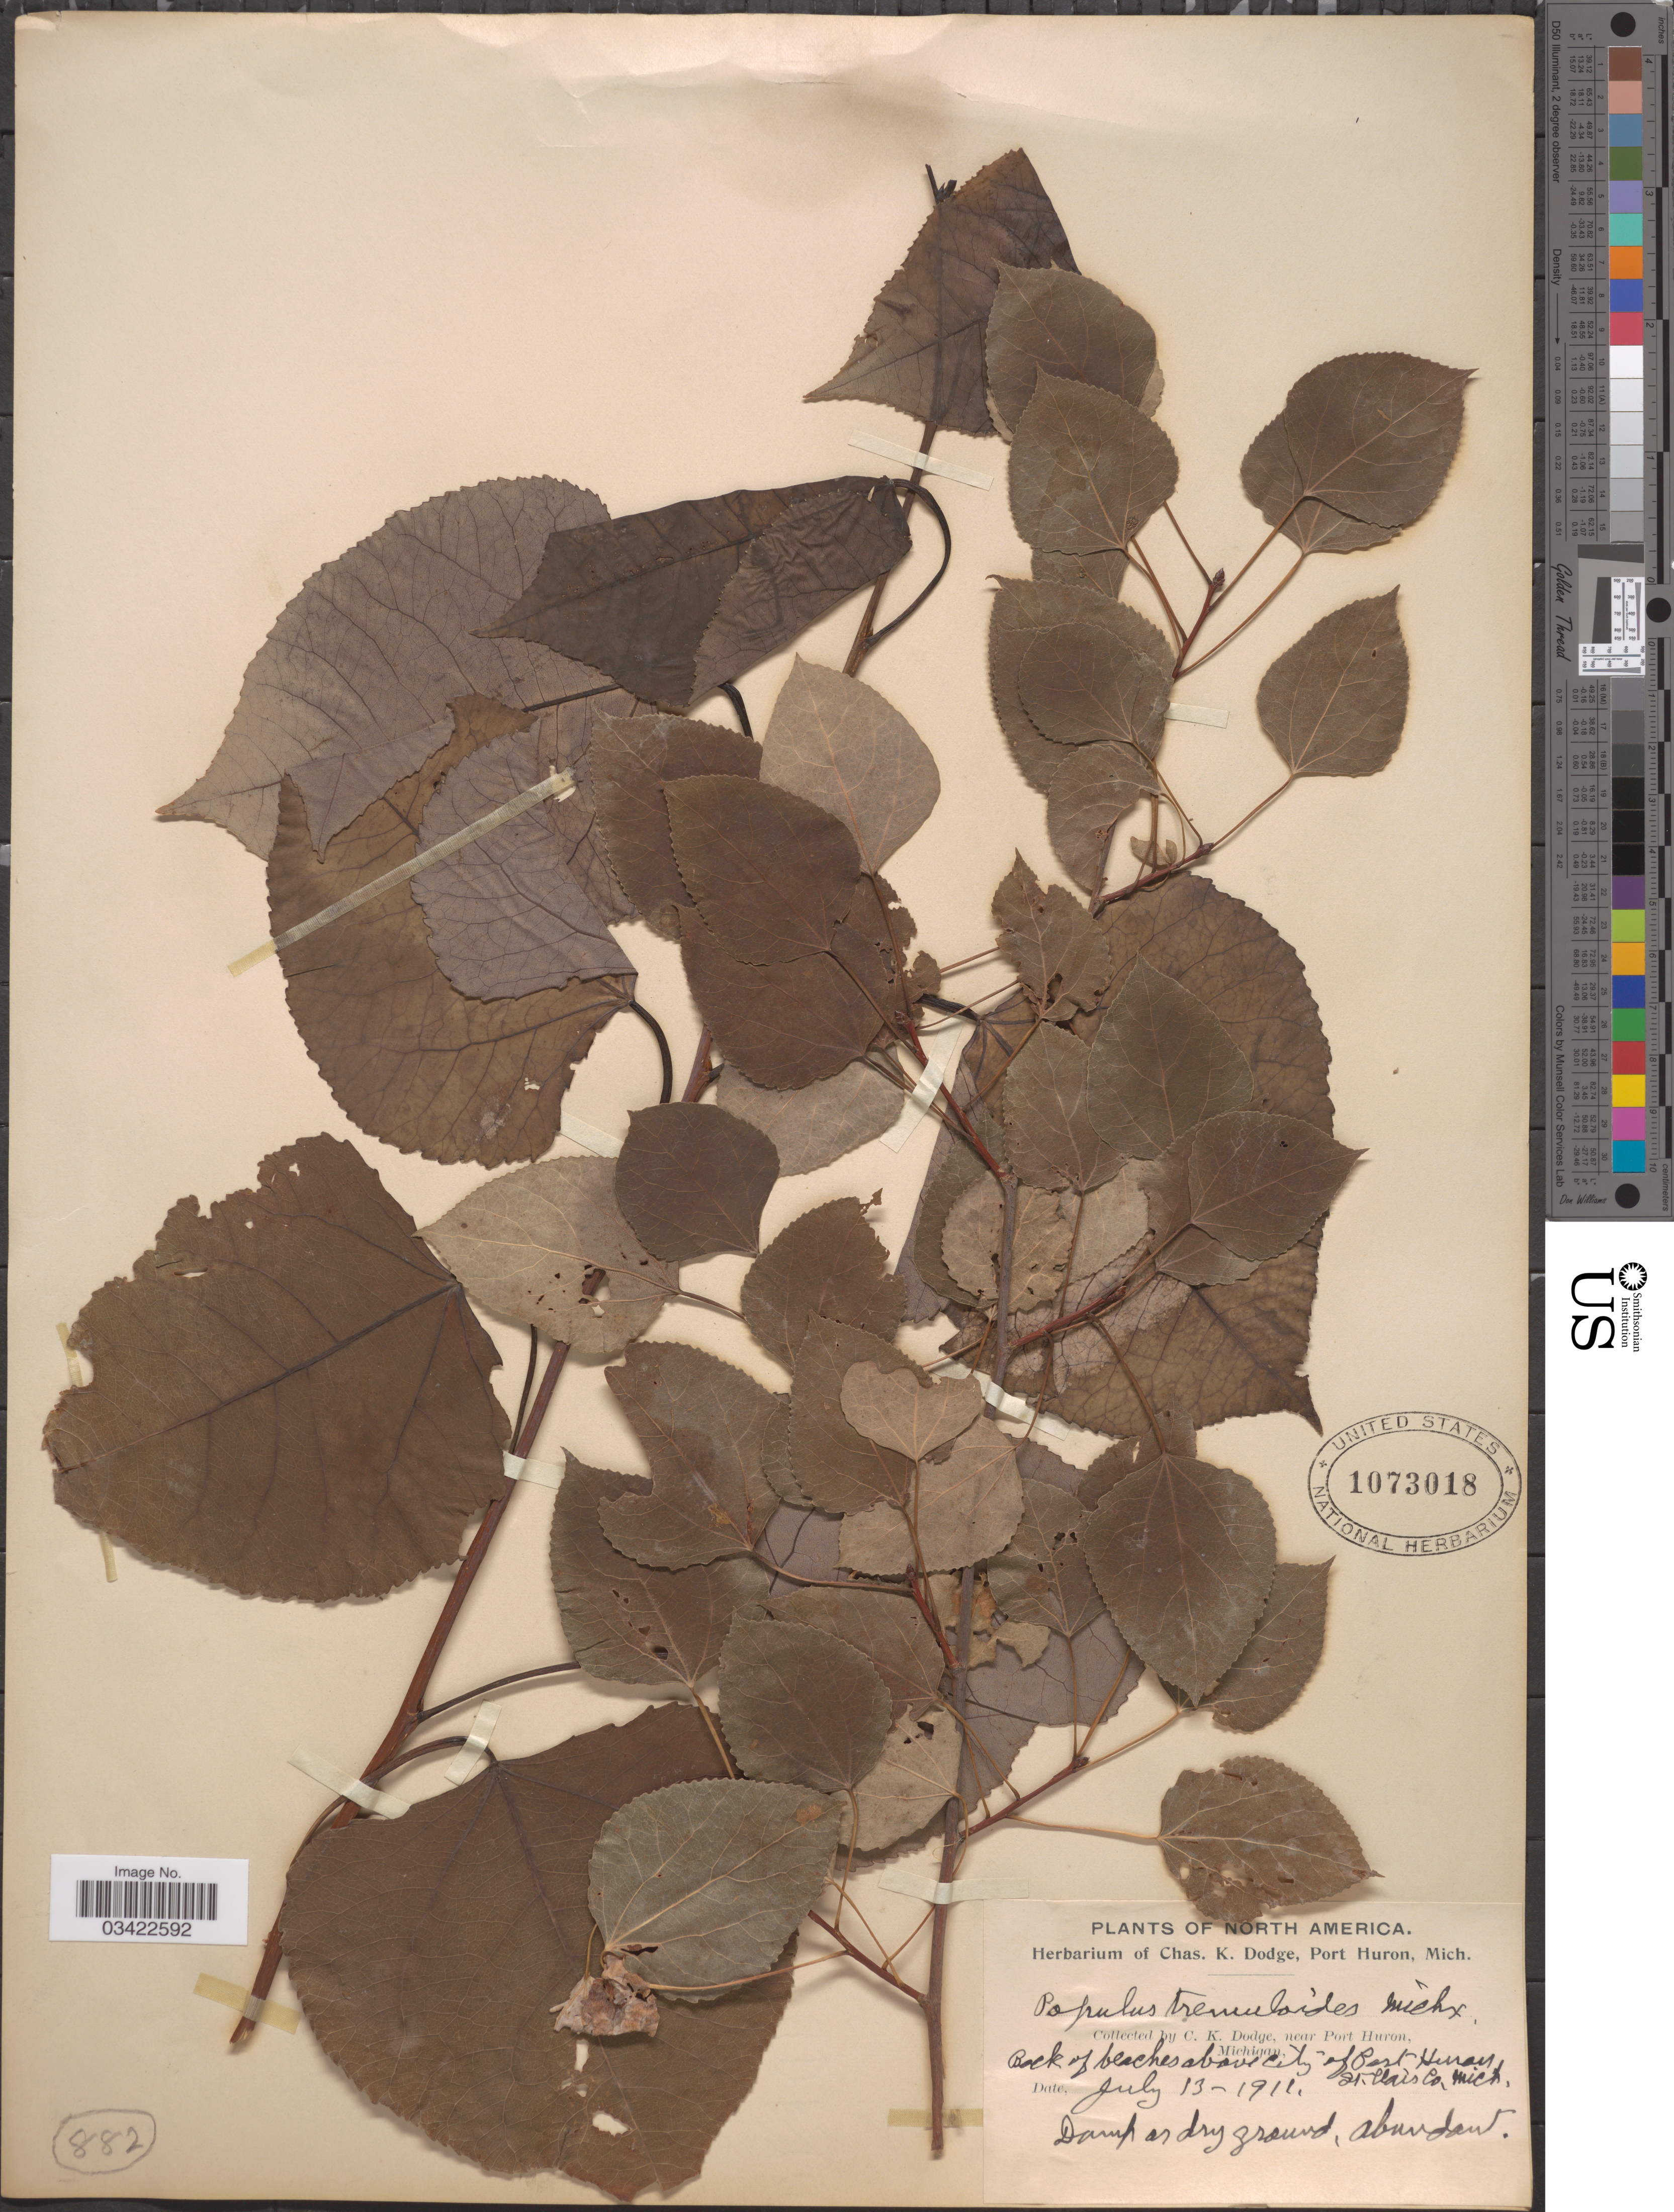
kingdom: Plantae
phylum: Tracheophyta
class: Magnoliopsida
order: Malpighiales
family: Salicaceae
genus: Populus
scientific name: Populus tremuloides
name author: Michx.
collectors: C. K. Dodge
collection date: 1911-07-13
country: United States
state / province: Michigan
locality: Near Port Huron, Rock of beaches above city of Port Huron, St. Clair Co.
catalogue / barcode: US 1073018